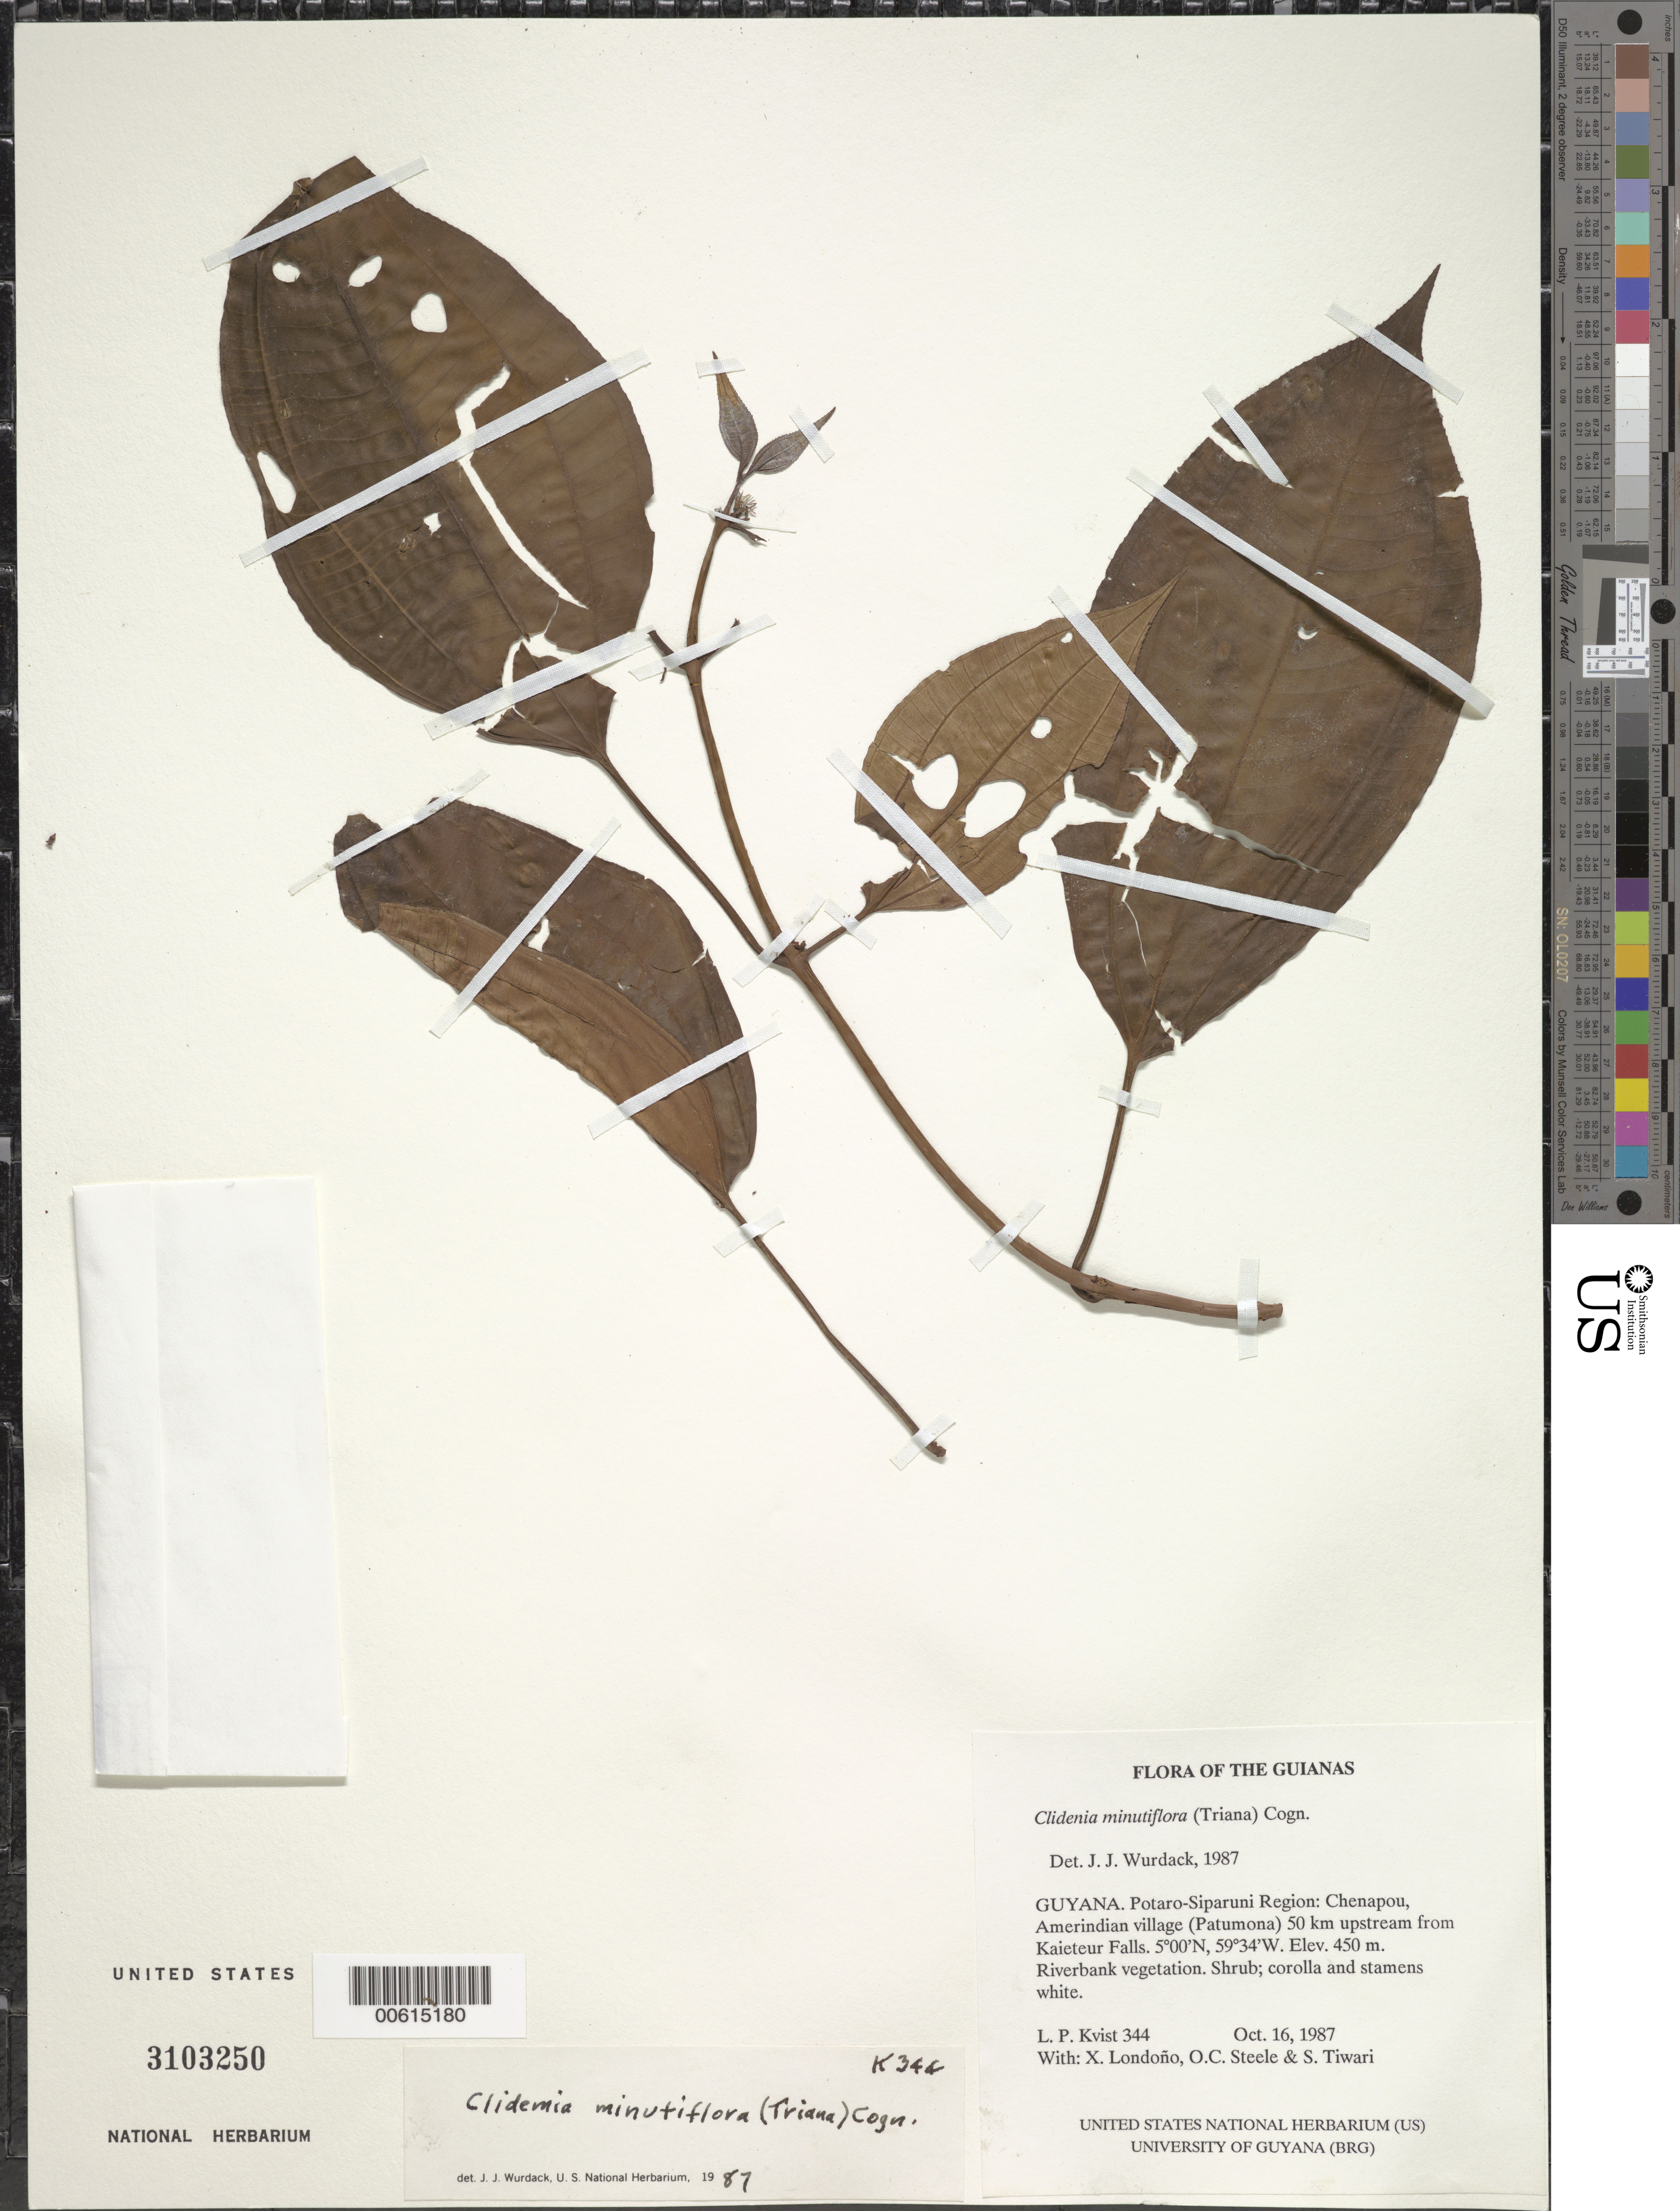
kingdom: Plantae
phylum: Tracheophyta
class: Magnoliopsida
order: Myrtales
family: Melastomataceae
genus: Clidemia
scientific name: Clidemia minutiflora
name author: (Triana) Cogn.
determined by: Wurdack, John J., (US), US (UNITED STATES)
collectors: L. P. Kvist, X. Londoño, O. C. Steele & S. Tiwari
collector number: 344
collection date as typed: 6 October 1987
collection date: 1987-10-06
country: Guyana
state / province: Potaro-Siparuni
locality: Chenapou, Amerindian village (Patumona) 50 km upstream from Kaieteur Falls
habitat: Riverbank vegetation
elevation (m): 450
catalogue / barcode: US 3103250